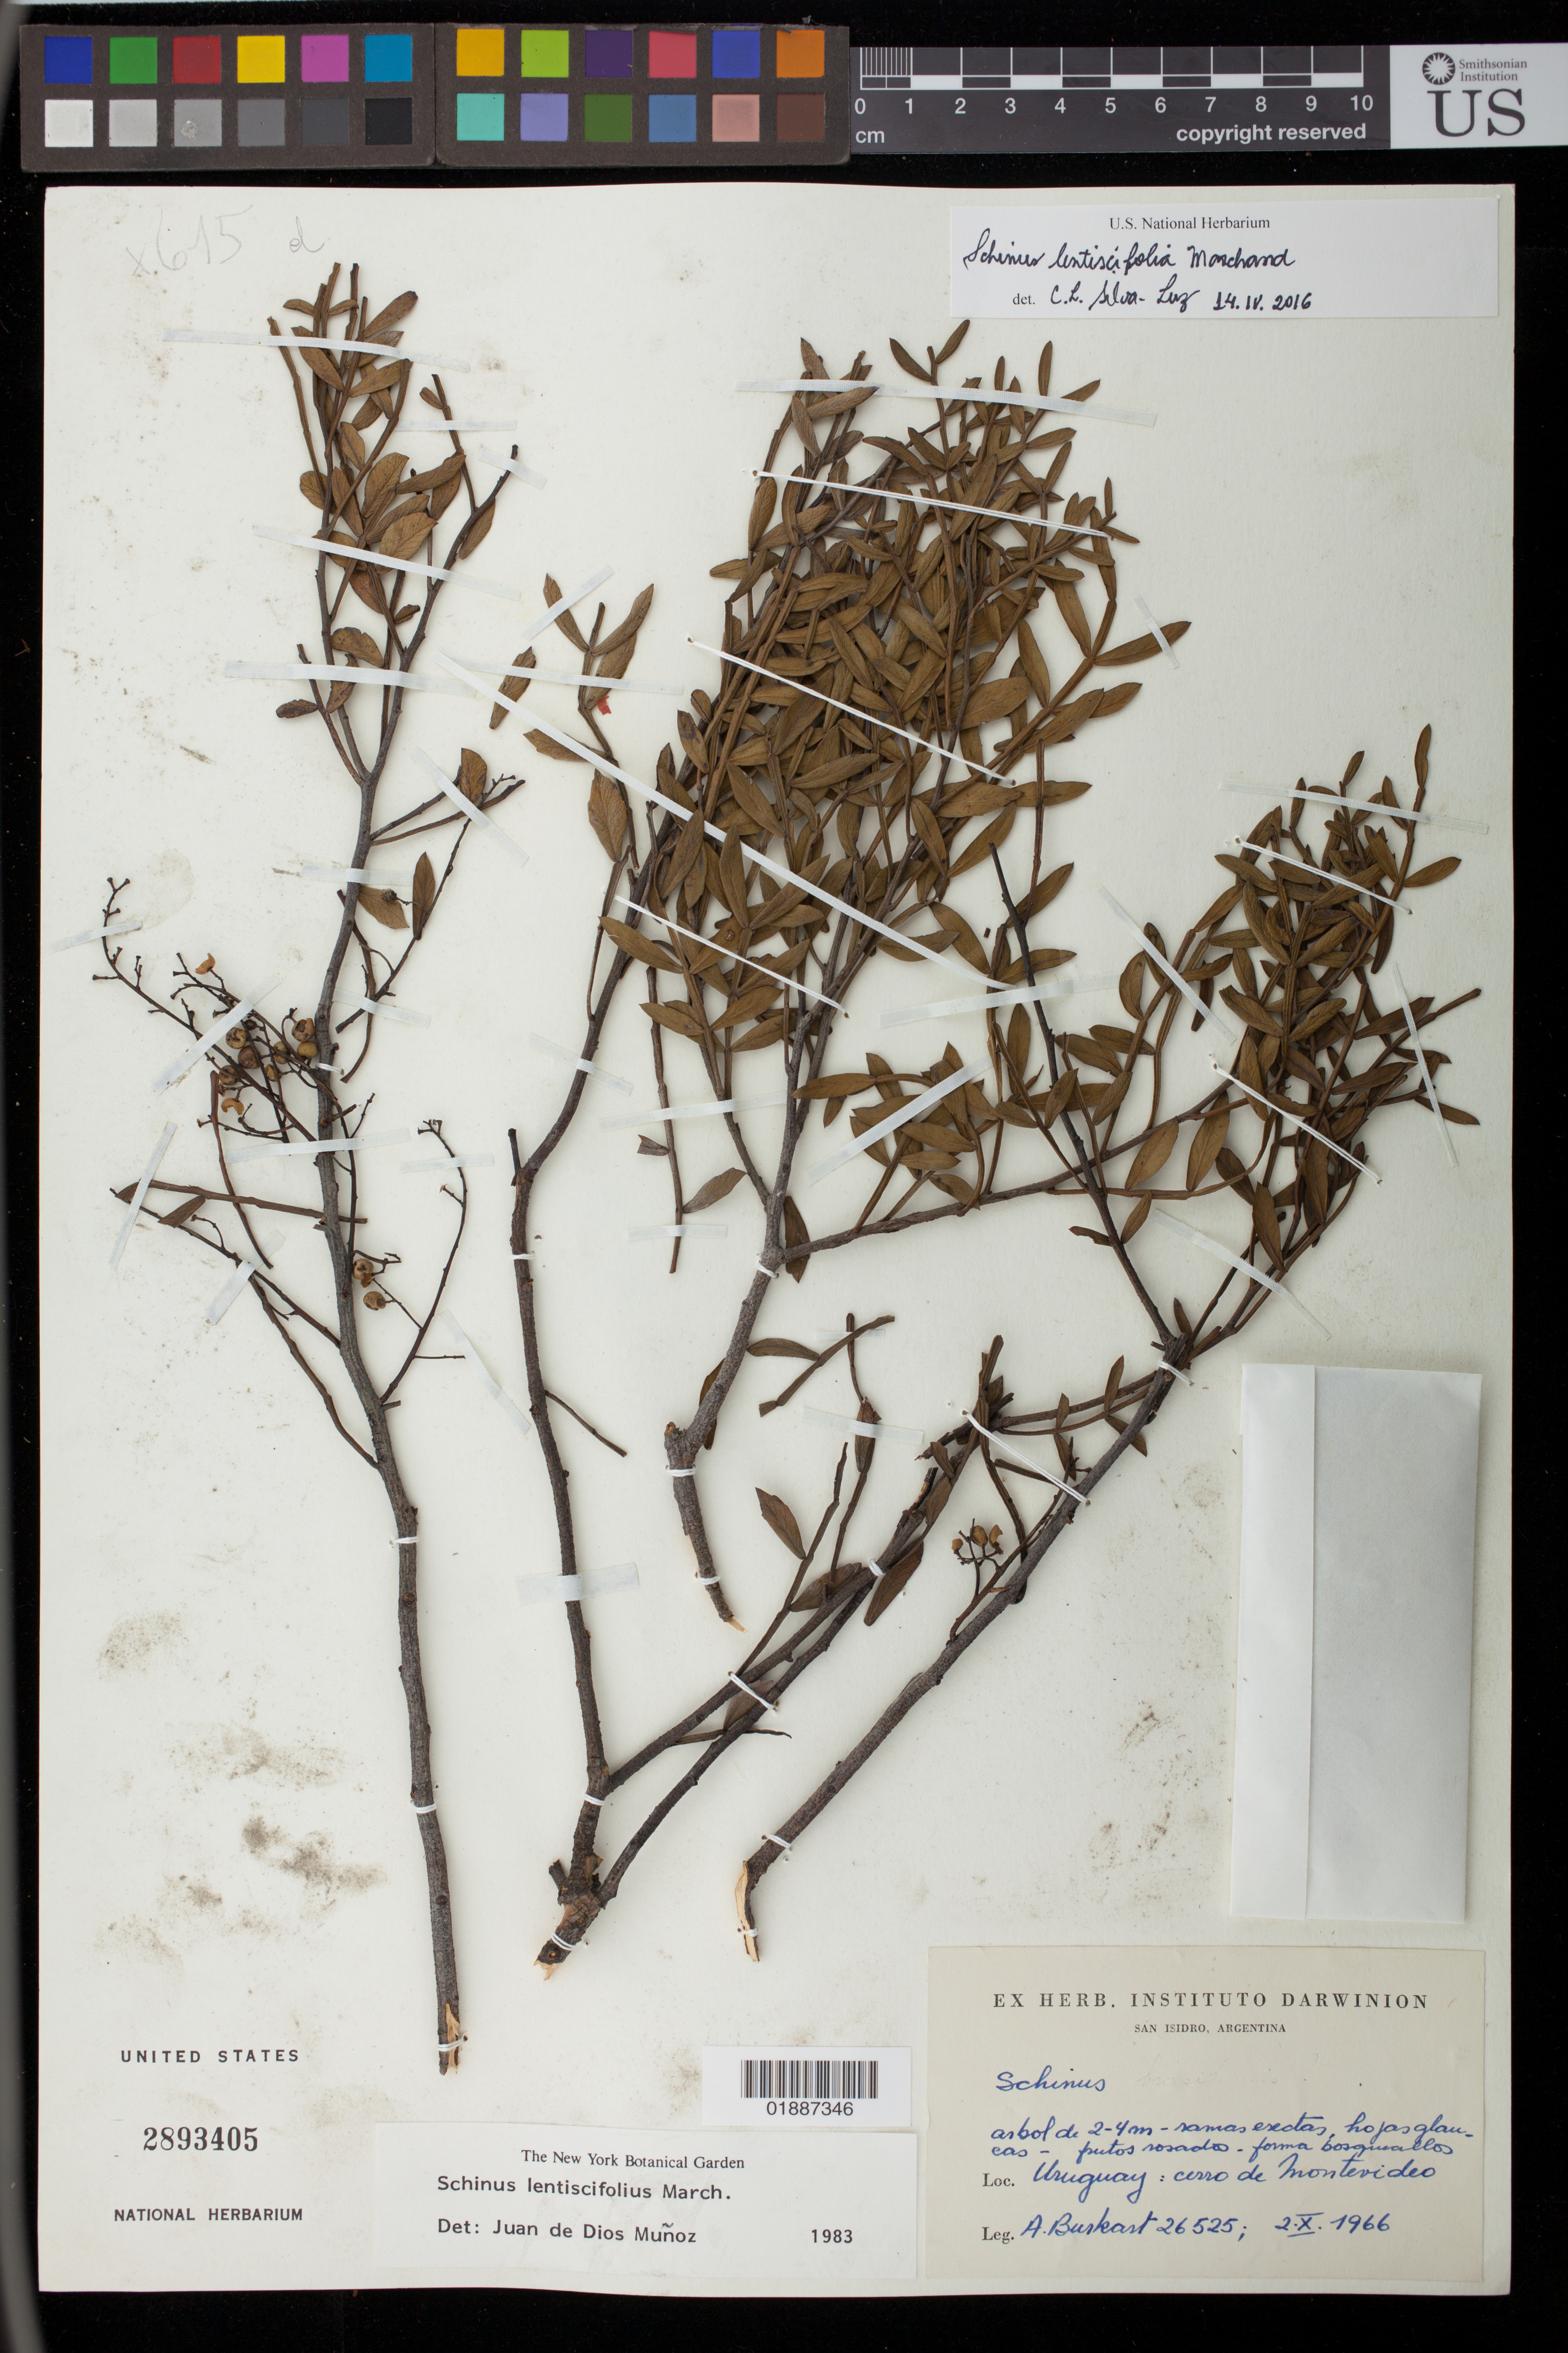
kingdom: Plantae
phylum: Tracheophyta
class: Magnoliopsida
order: Sapindales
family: Anacardiaceae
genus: Schinus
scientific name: Schinus lentiscifolia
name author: Marchand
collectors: A. E. Burkart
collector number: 26525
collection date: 1966-10-02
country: Uruguay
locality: Cerro de Montevideo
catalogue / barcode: US 893405